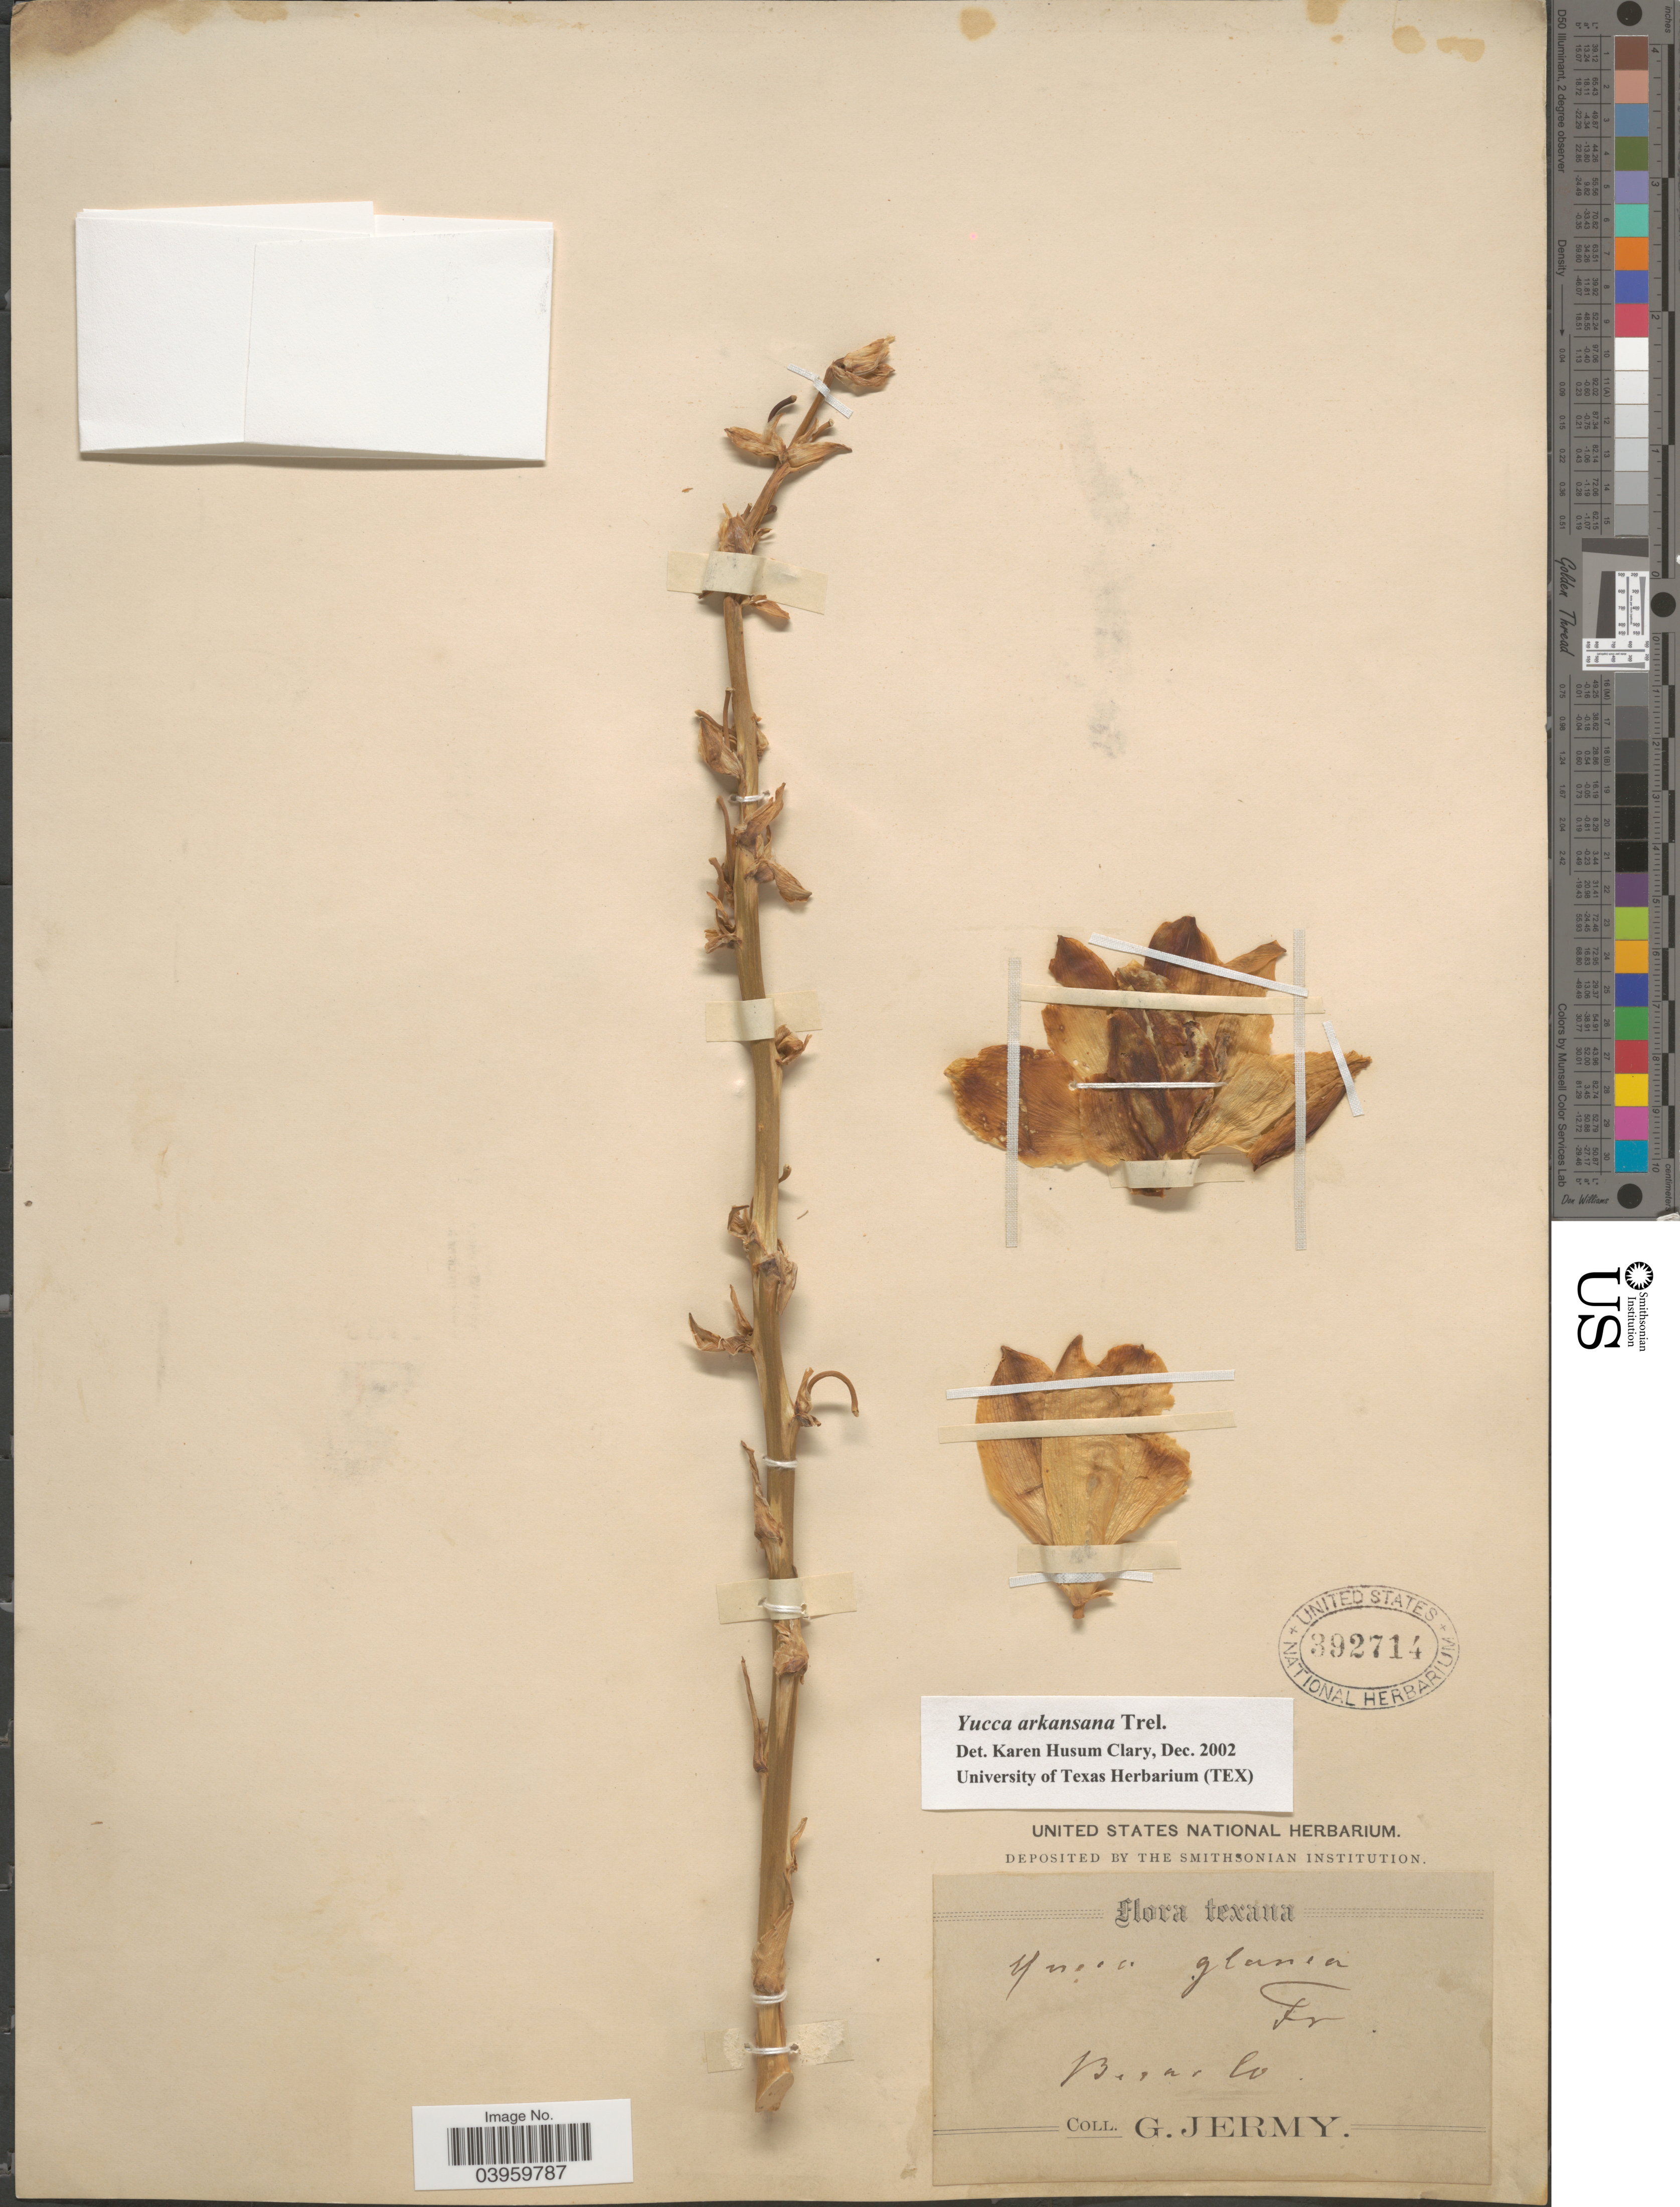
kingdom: Plantae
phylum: Tracheophyta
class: Liliopsida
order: Asparagales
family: Asparagaceae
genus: Yucca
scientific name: Yucca arkansana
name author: Trel.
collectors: G. Jermy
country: United States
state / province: Texas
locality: Bexar Co.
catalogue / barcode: US 392714